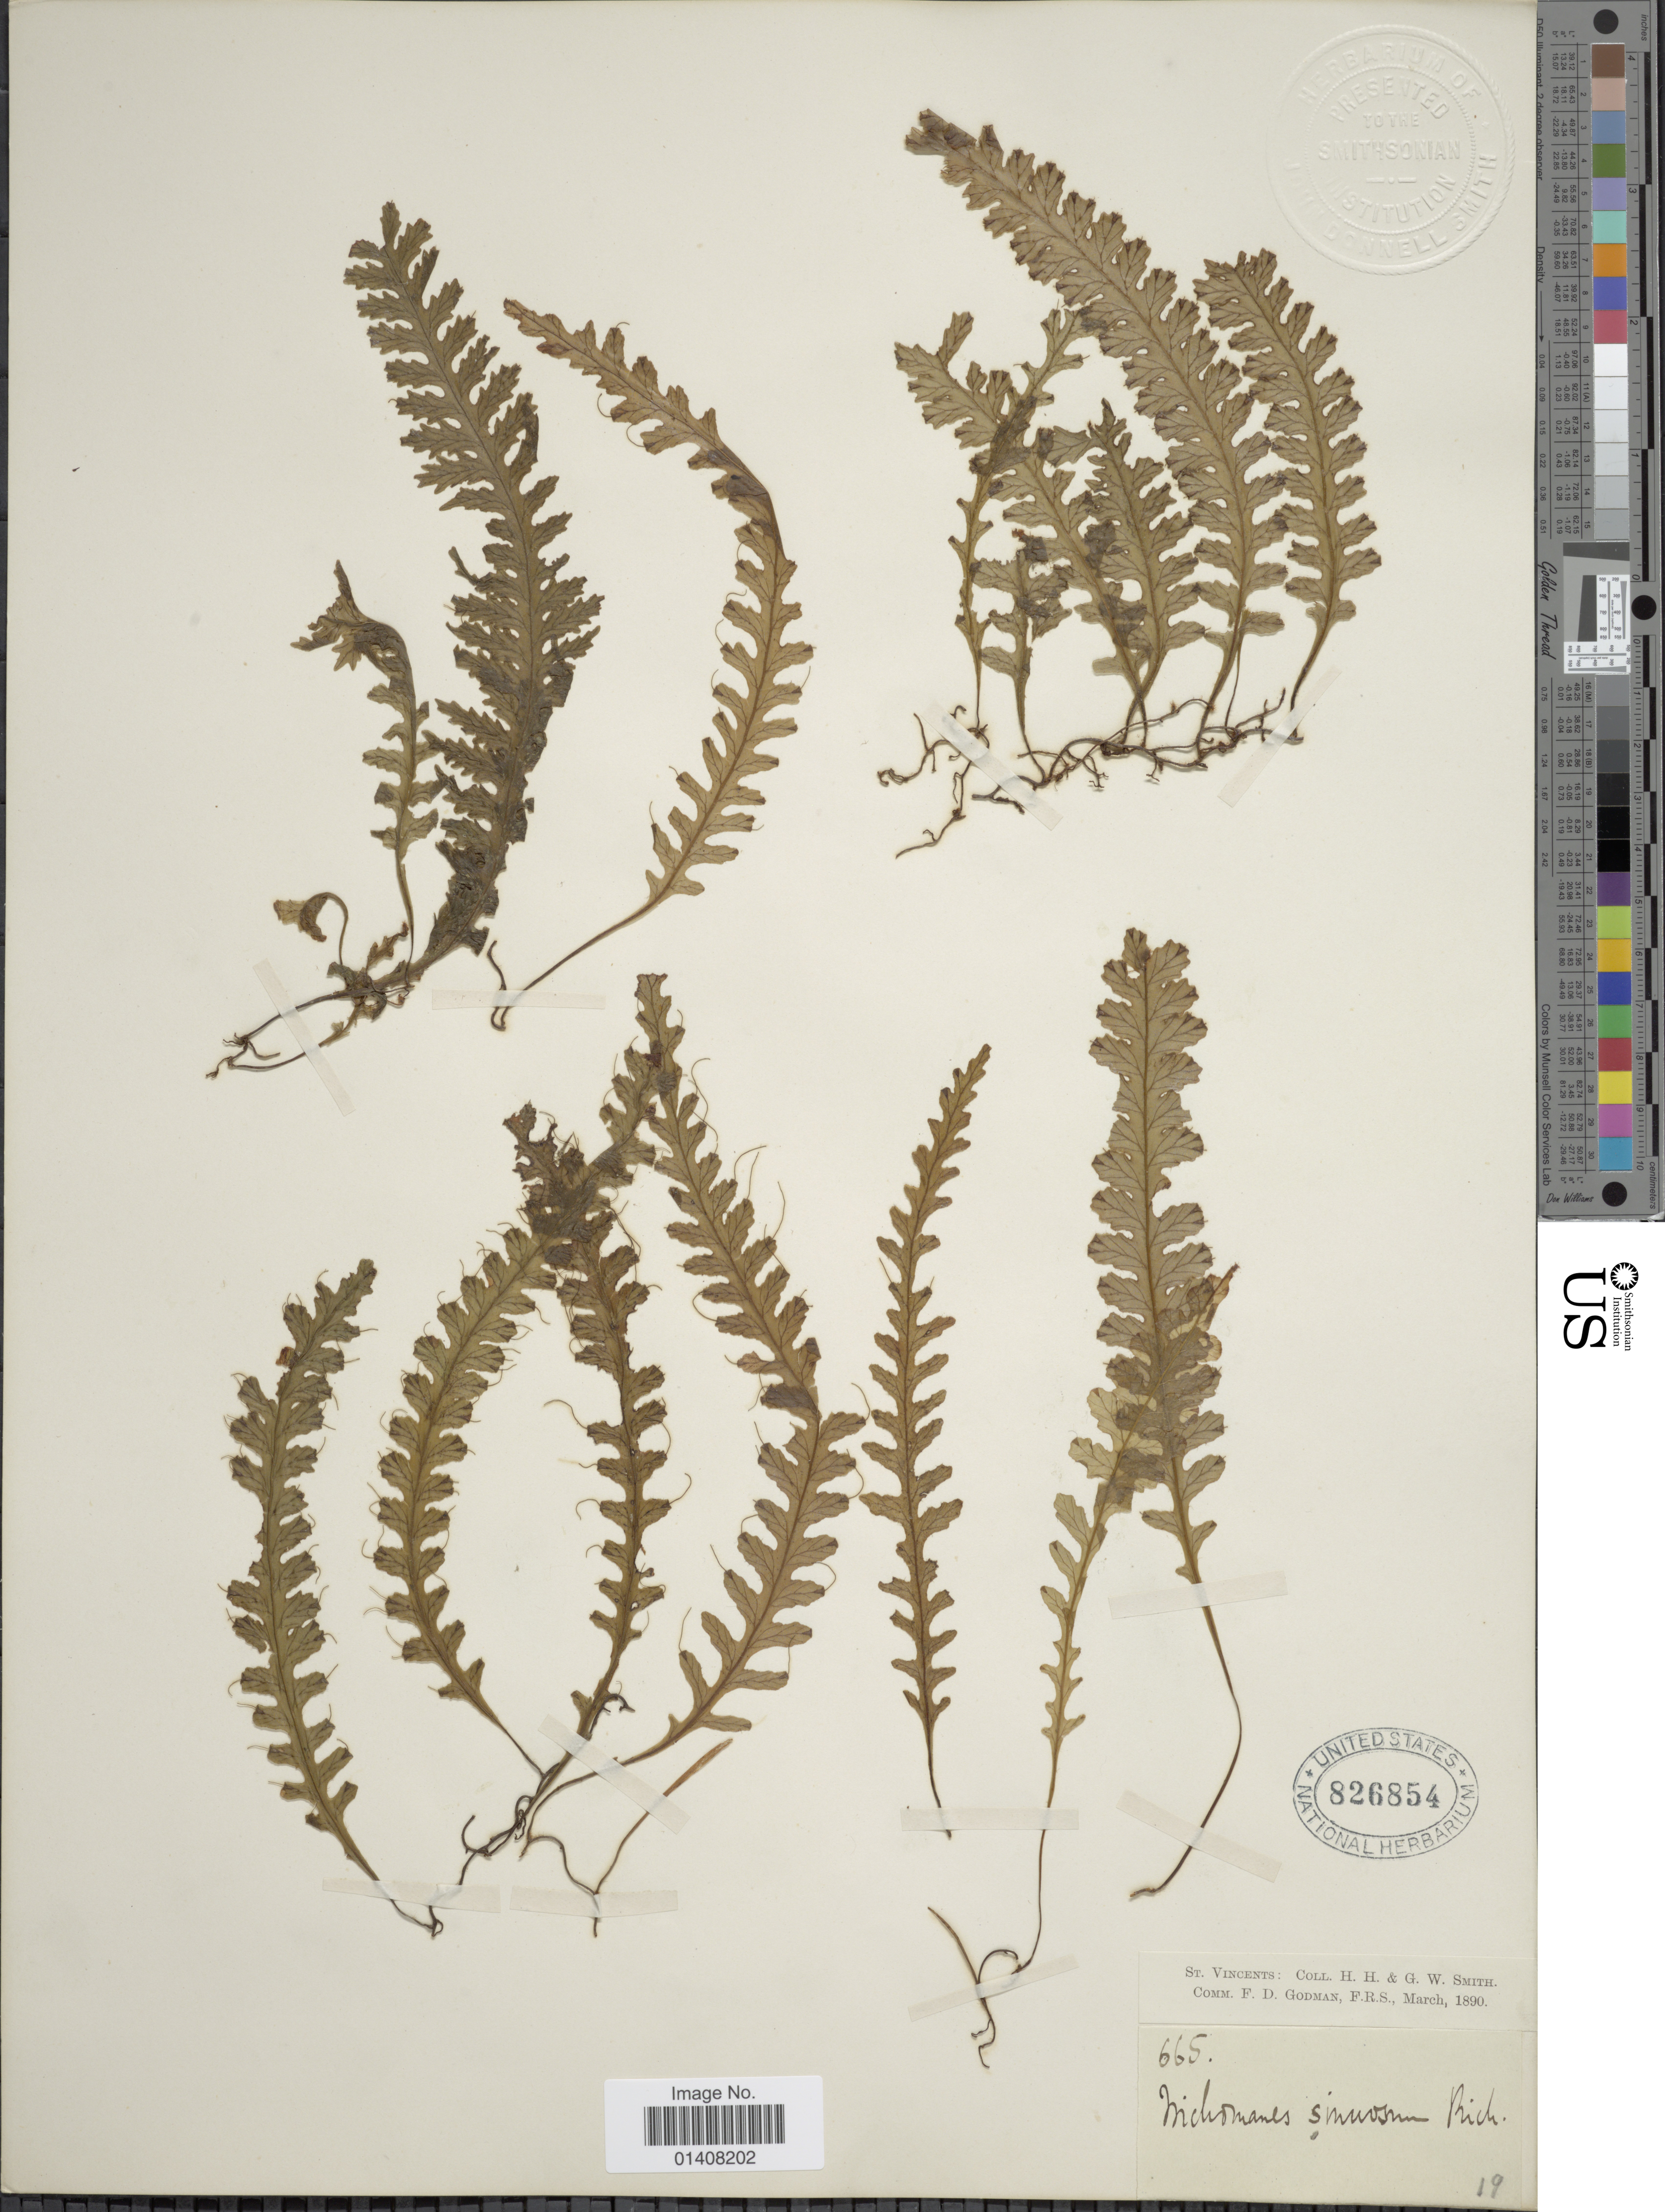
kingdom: Plantae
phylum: Tracheophyta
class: Polypodiopsida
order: Hymenophyllales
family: Hymenophyllaceae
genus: Trichomanes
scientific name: Trichomanes polypodioides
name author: L.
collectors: H. H. Smith & G. Smith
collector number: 665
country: St. Vincent - Grenadines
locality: St. Vincents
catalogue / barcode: US 826854